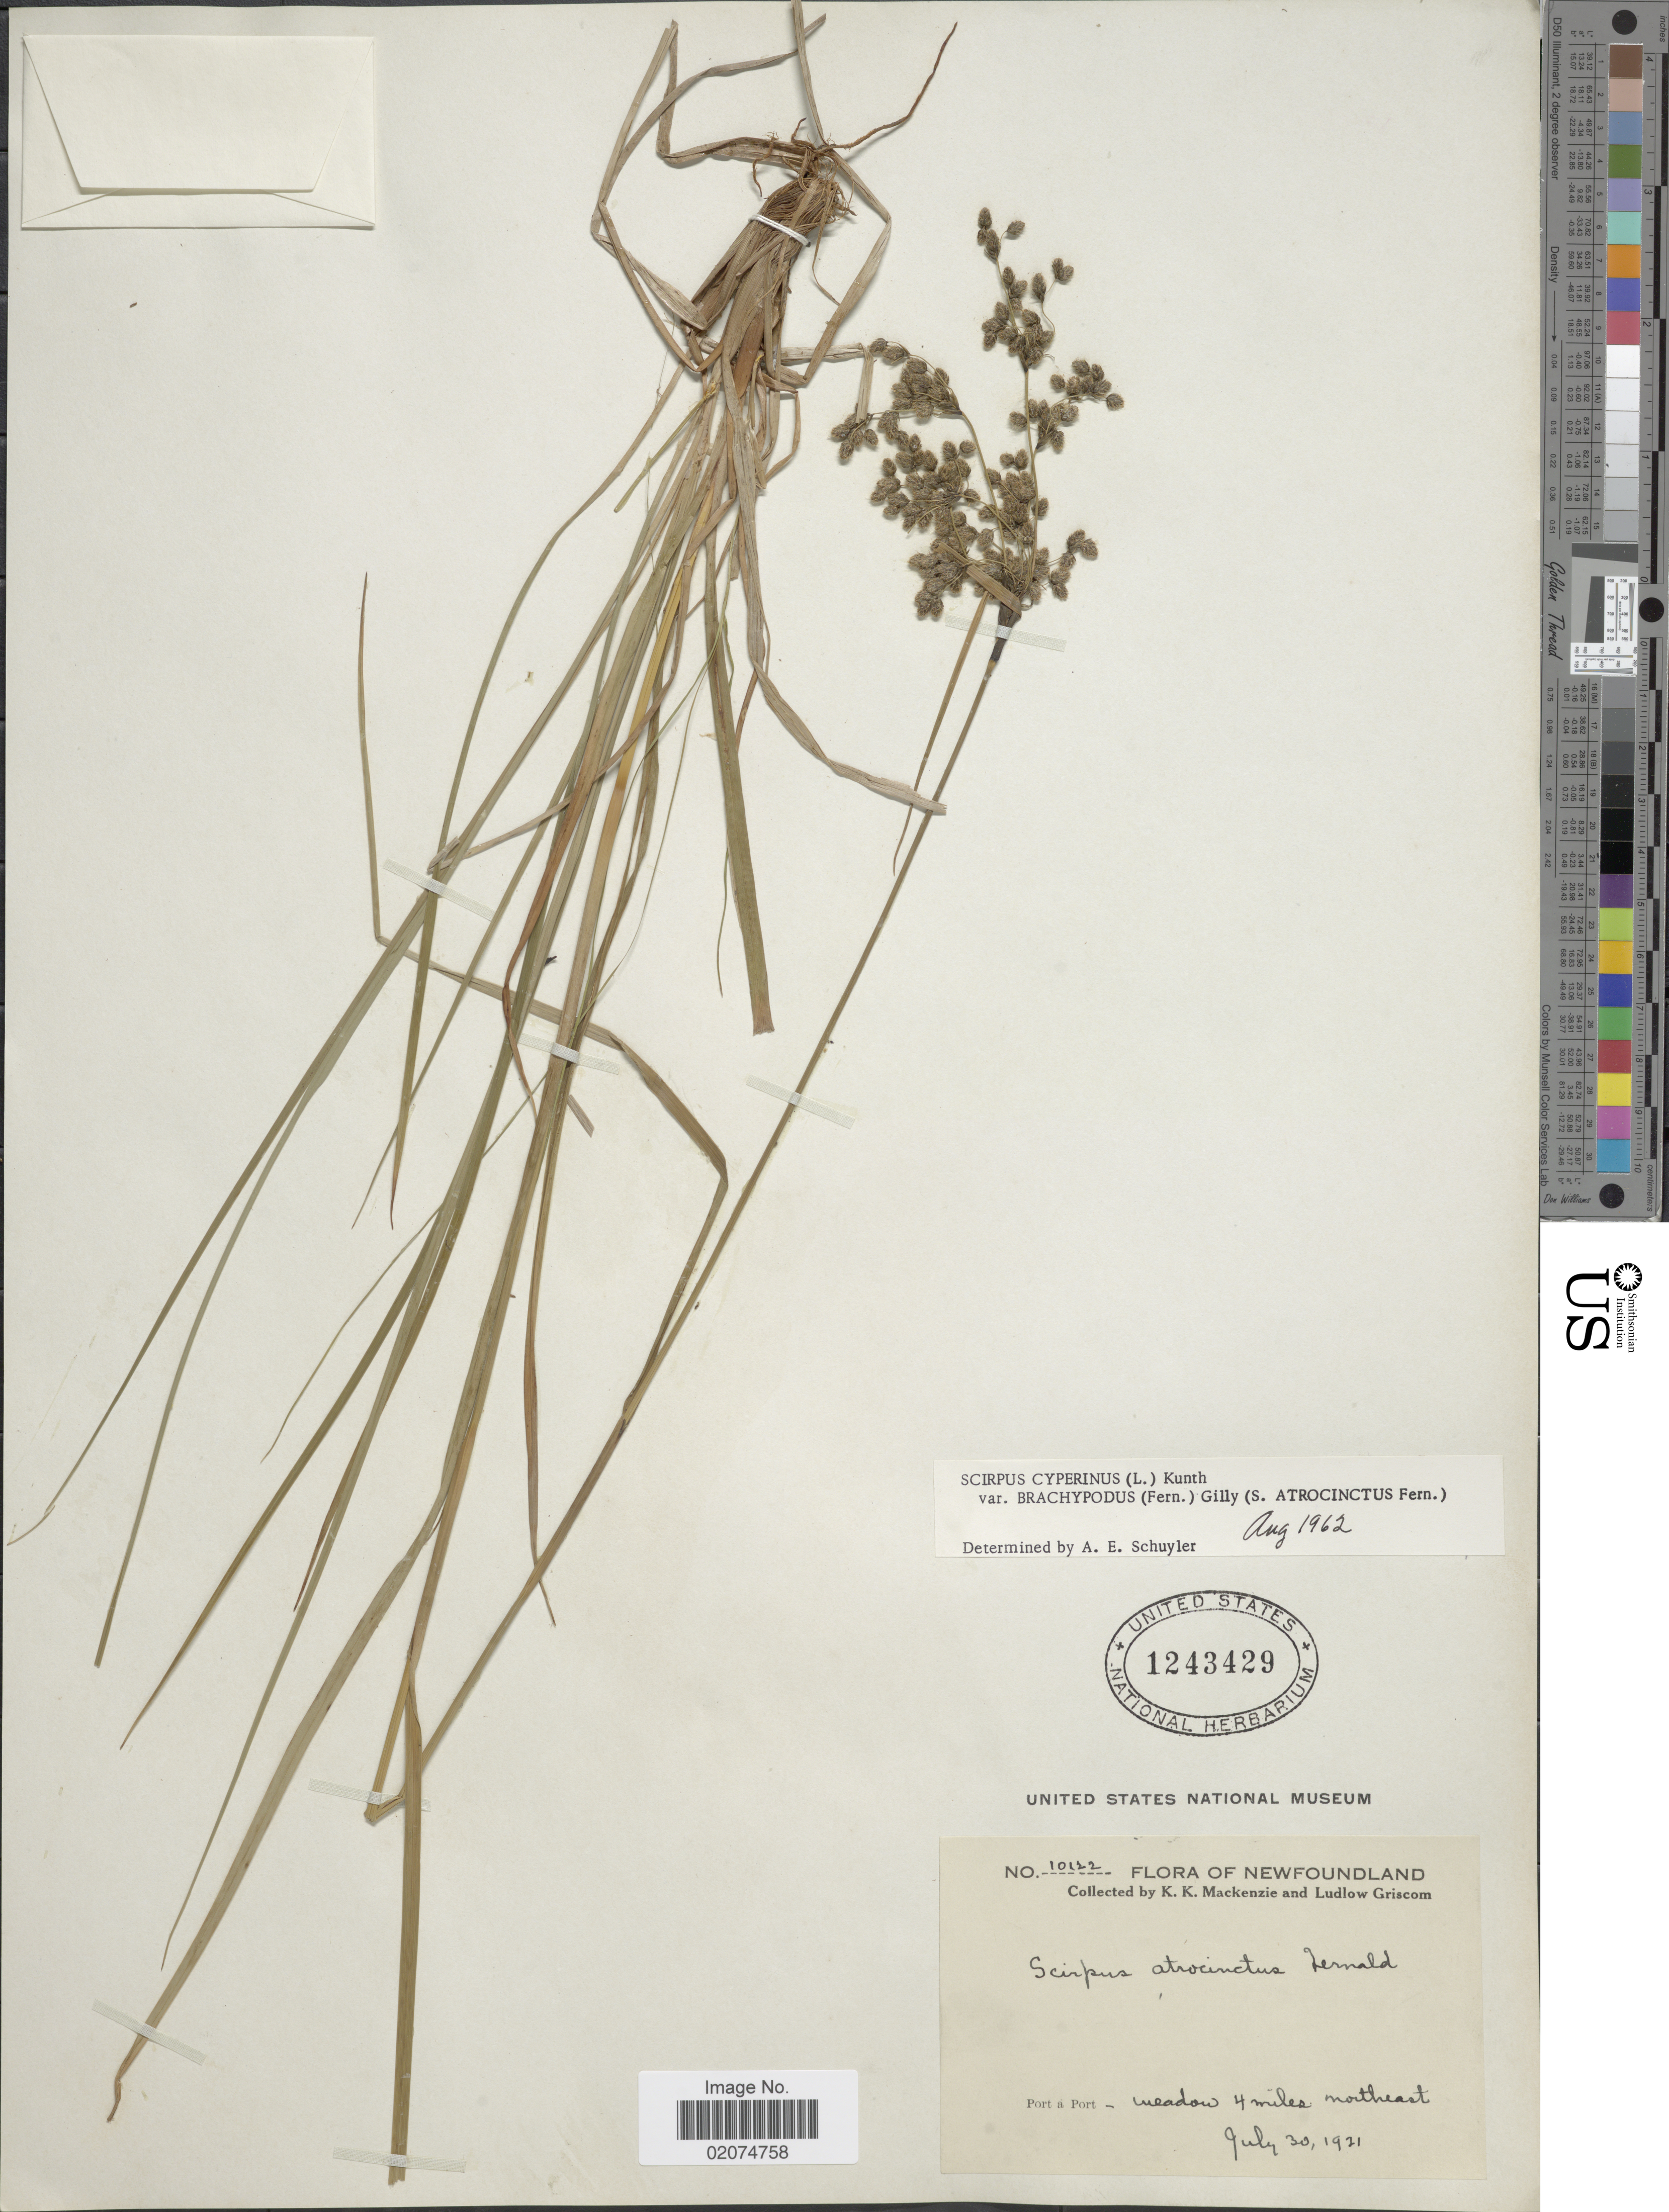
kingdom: Plantae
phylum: Tracheophyta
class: Liliopsida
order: Poales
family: Cyperaceae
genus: Scirpus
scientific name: Scirpus atrocinctus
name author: Fernald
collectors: K. K. Mackenzie & L. Griscom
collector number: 10122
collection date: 1921-07-30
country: Canada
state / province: Newfoundland and Labrador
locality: Port a Port, 4 miles northeast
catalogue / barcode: US 1243429